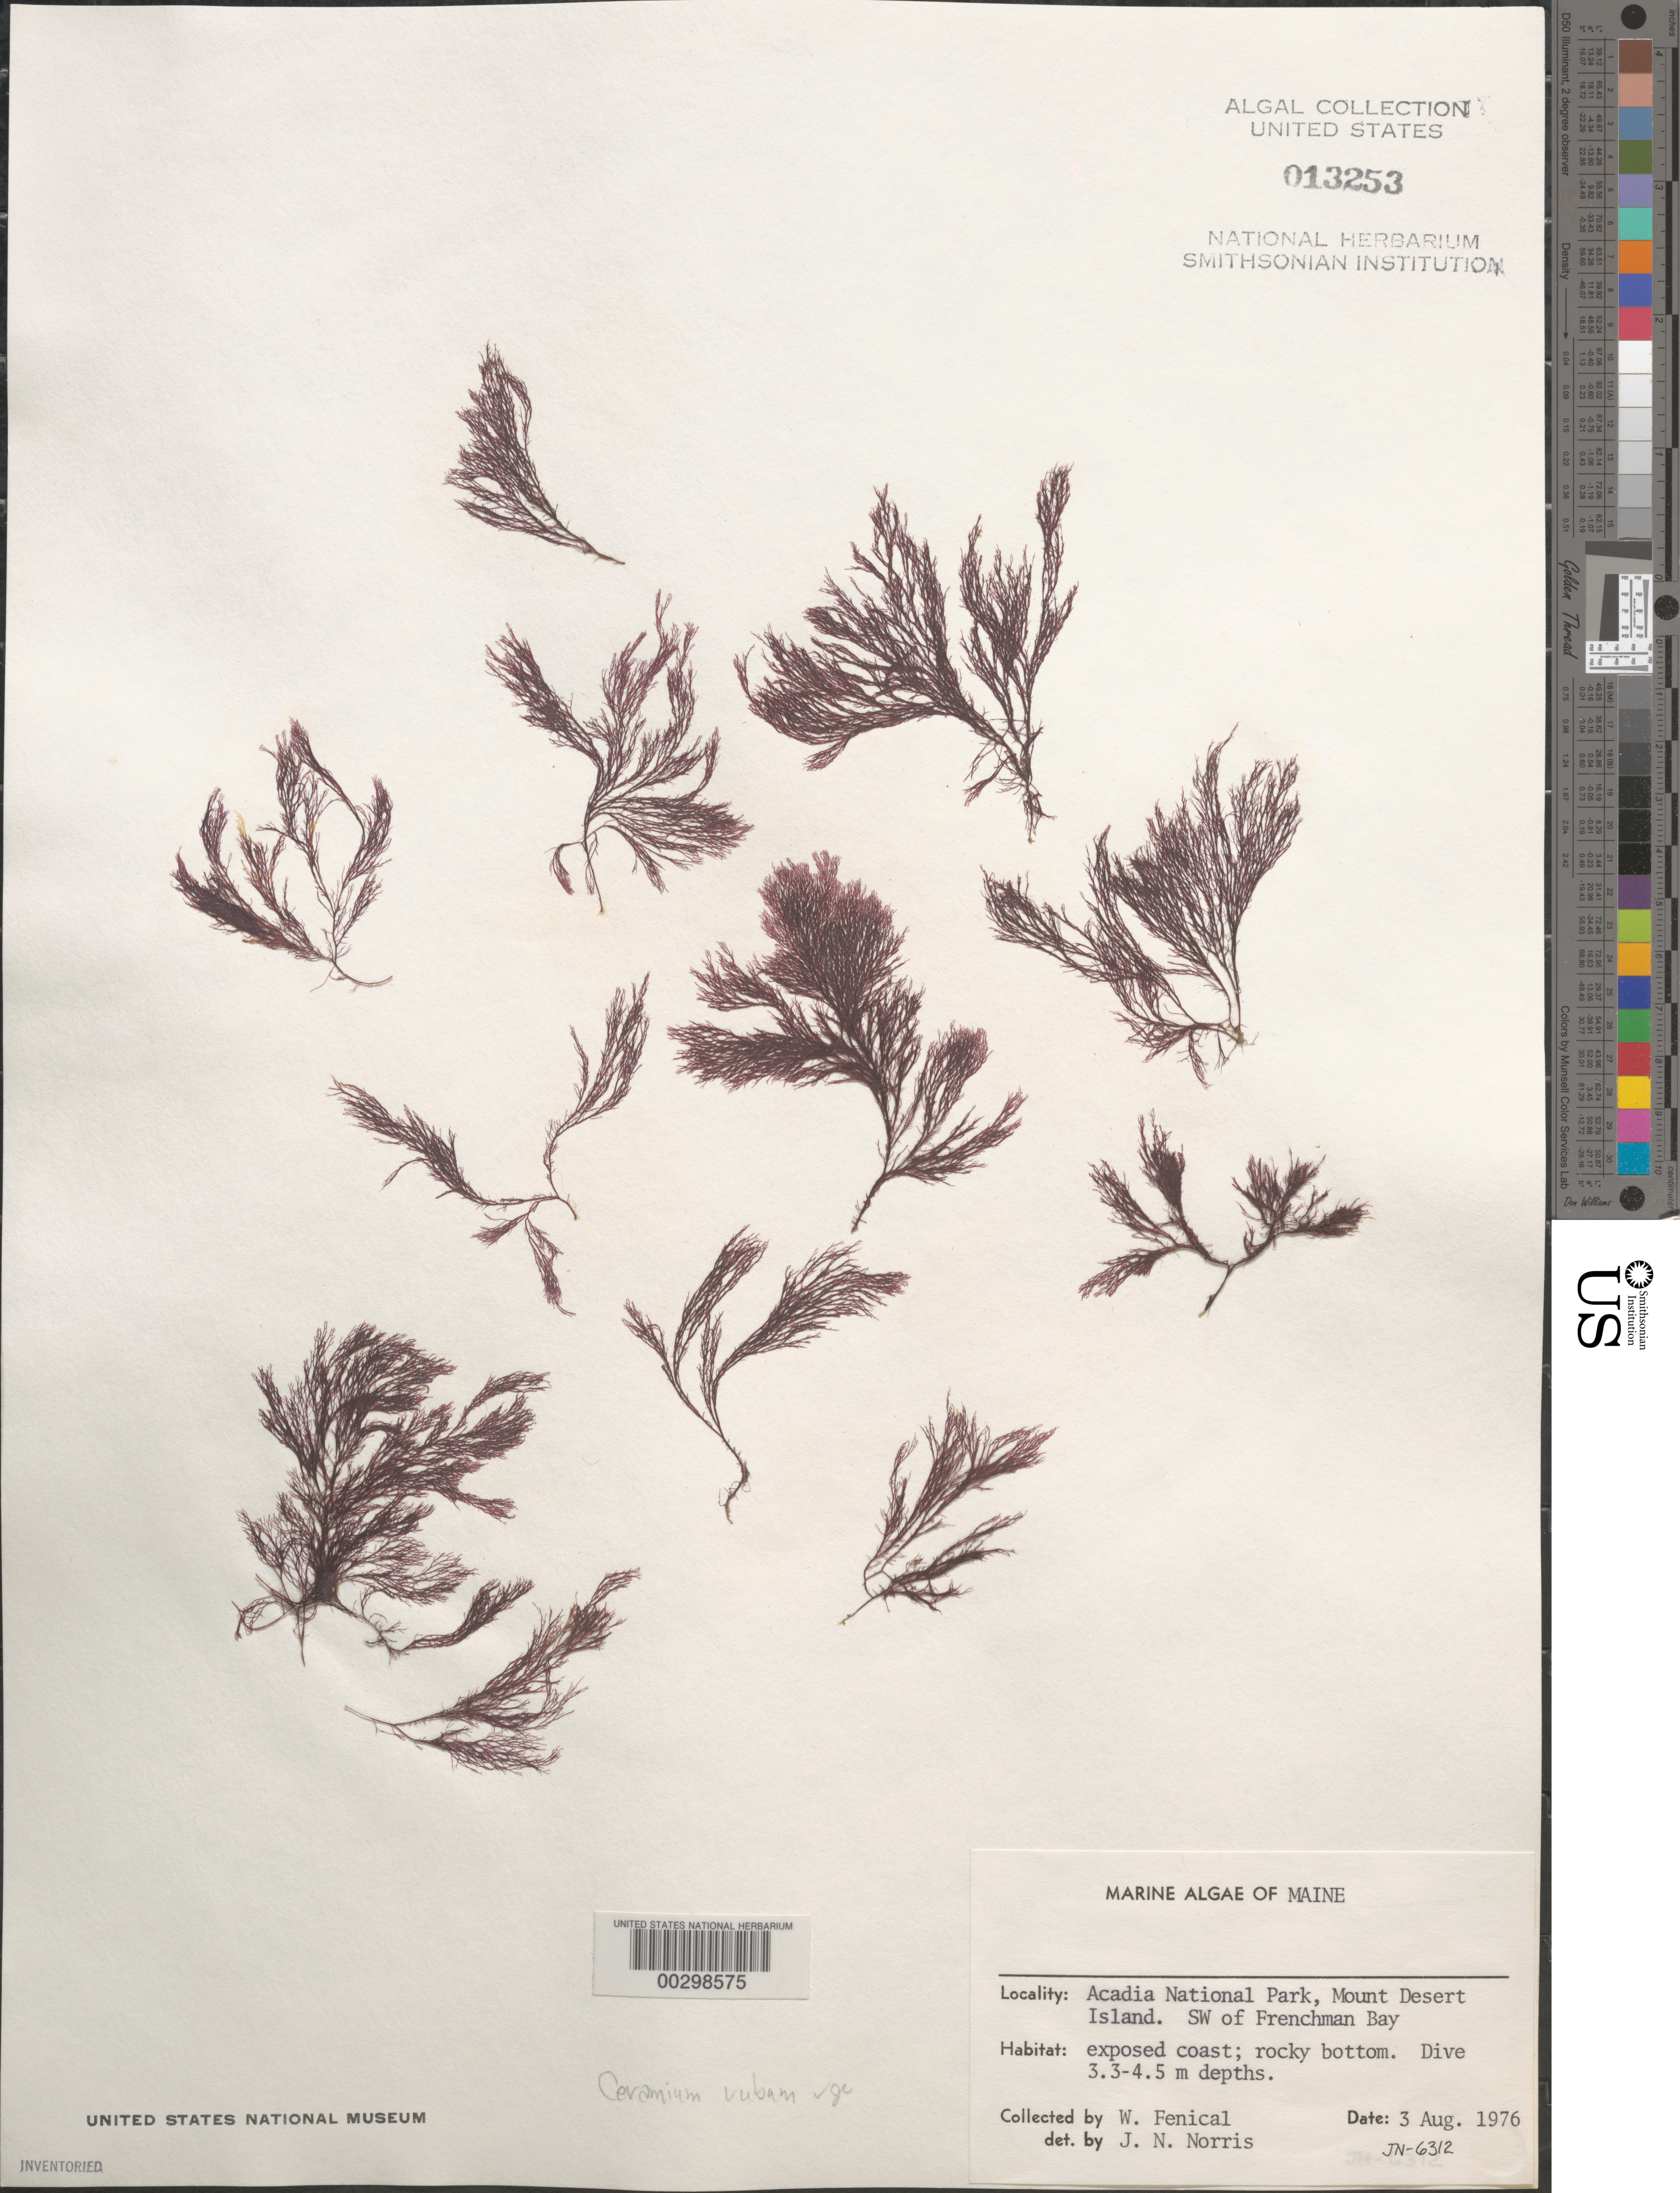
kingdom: Plantae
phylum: Rhodophyta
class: Florideophyceae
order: Ceramiales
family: Ceramiaceae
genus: Ceramium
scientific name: Ceramium rubrum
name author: C. Agardh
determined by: Norris, James N.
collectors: W. Fenical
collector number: Jn-6312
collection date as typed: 03 Aug 1976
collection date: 1976-08-03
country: United States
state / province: Maine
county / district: Hancock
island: Mount Desert Island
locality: Acadia National Park, southwest of Frenchman Bay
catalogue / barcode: US 13253